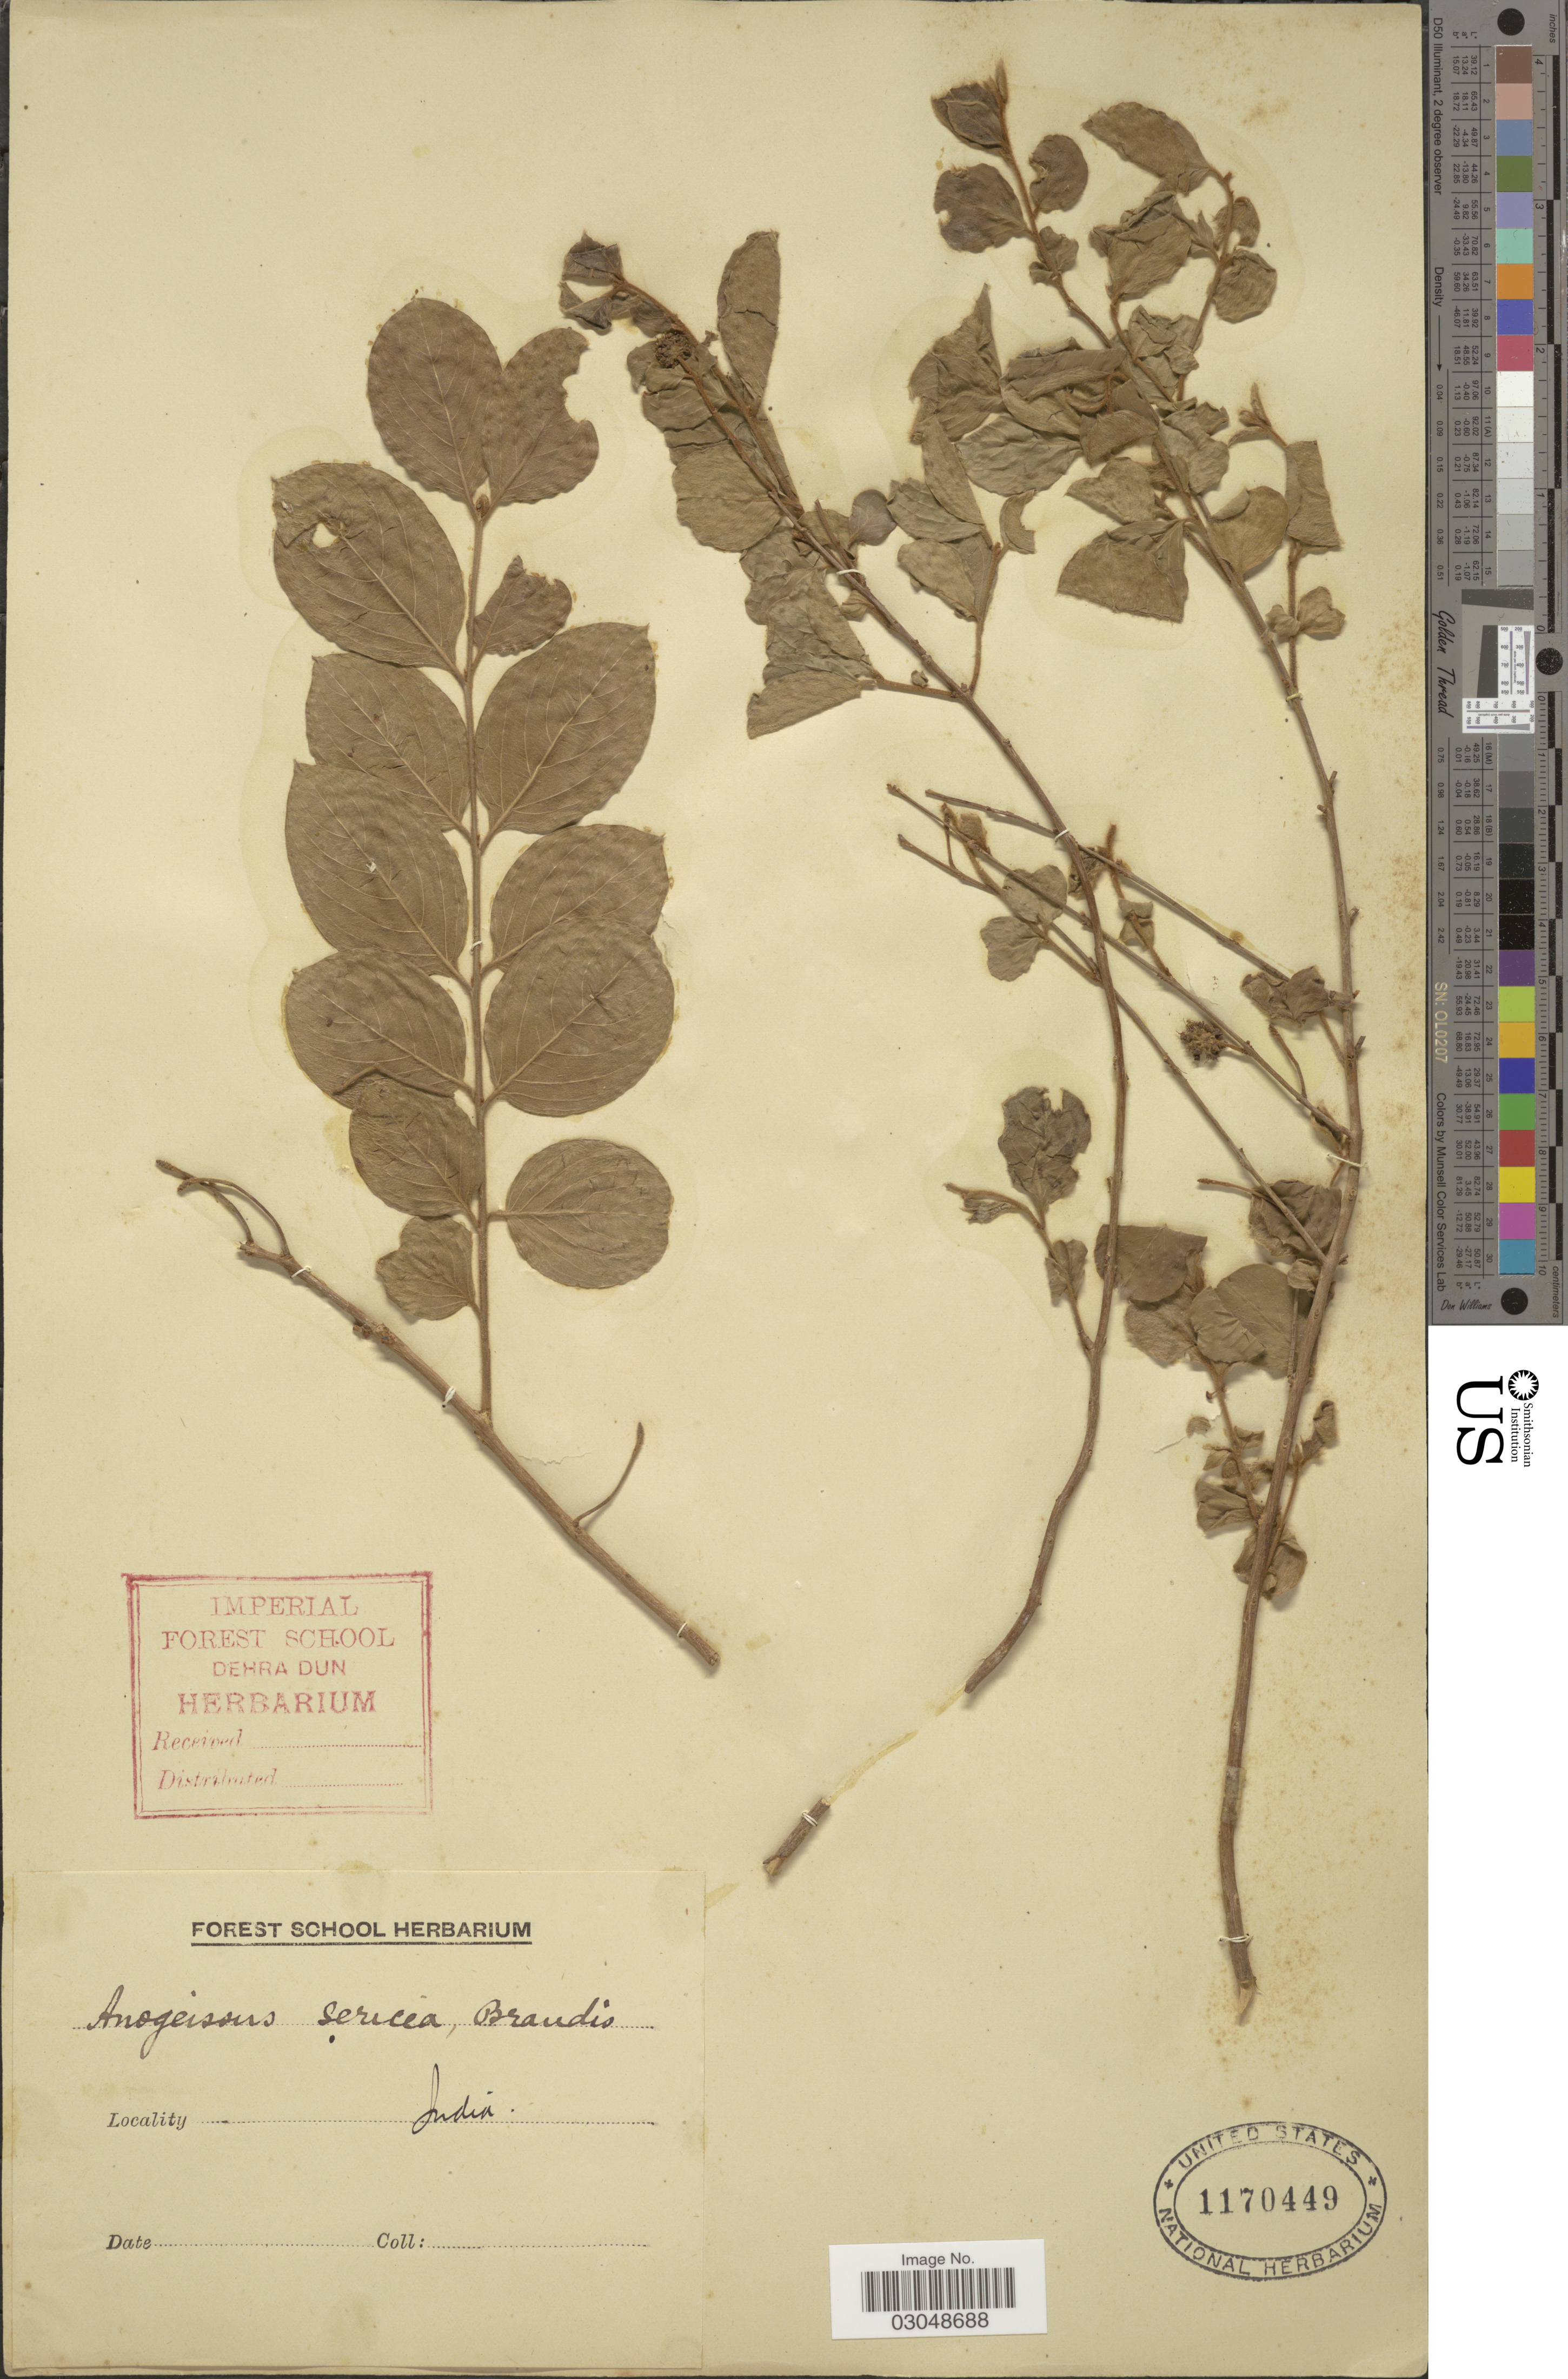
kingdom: Plantae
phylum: Tracheophyta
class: Magnoliopsida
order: Myrtales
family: Combretaceae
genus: Anogeissus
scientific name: Anogeissus sericea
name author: Brandis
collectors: Ex herb. Forest School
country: India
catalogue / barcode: US 1170449